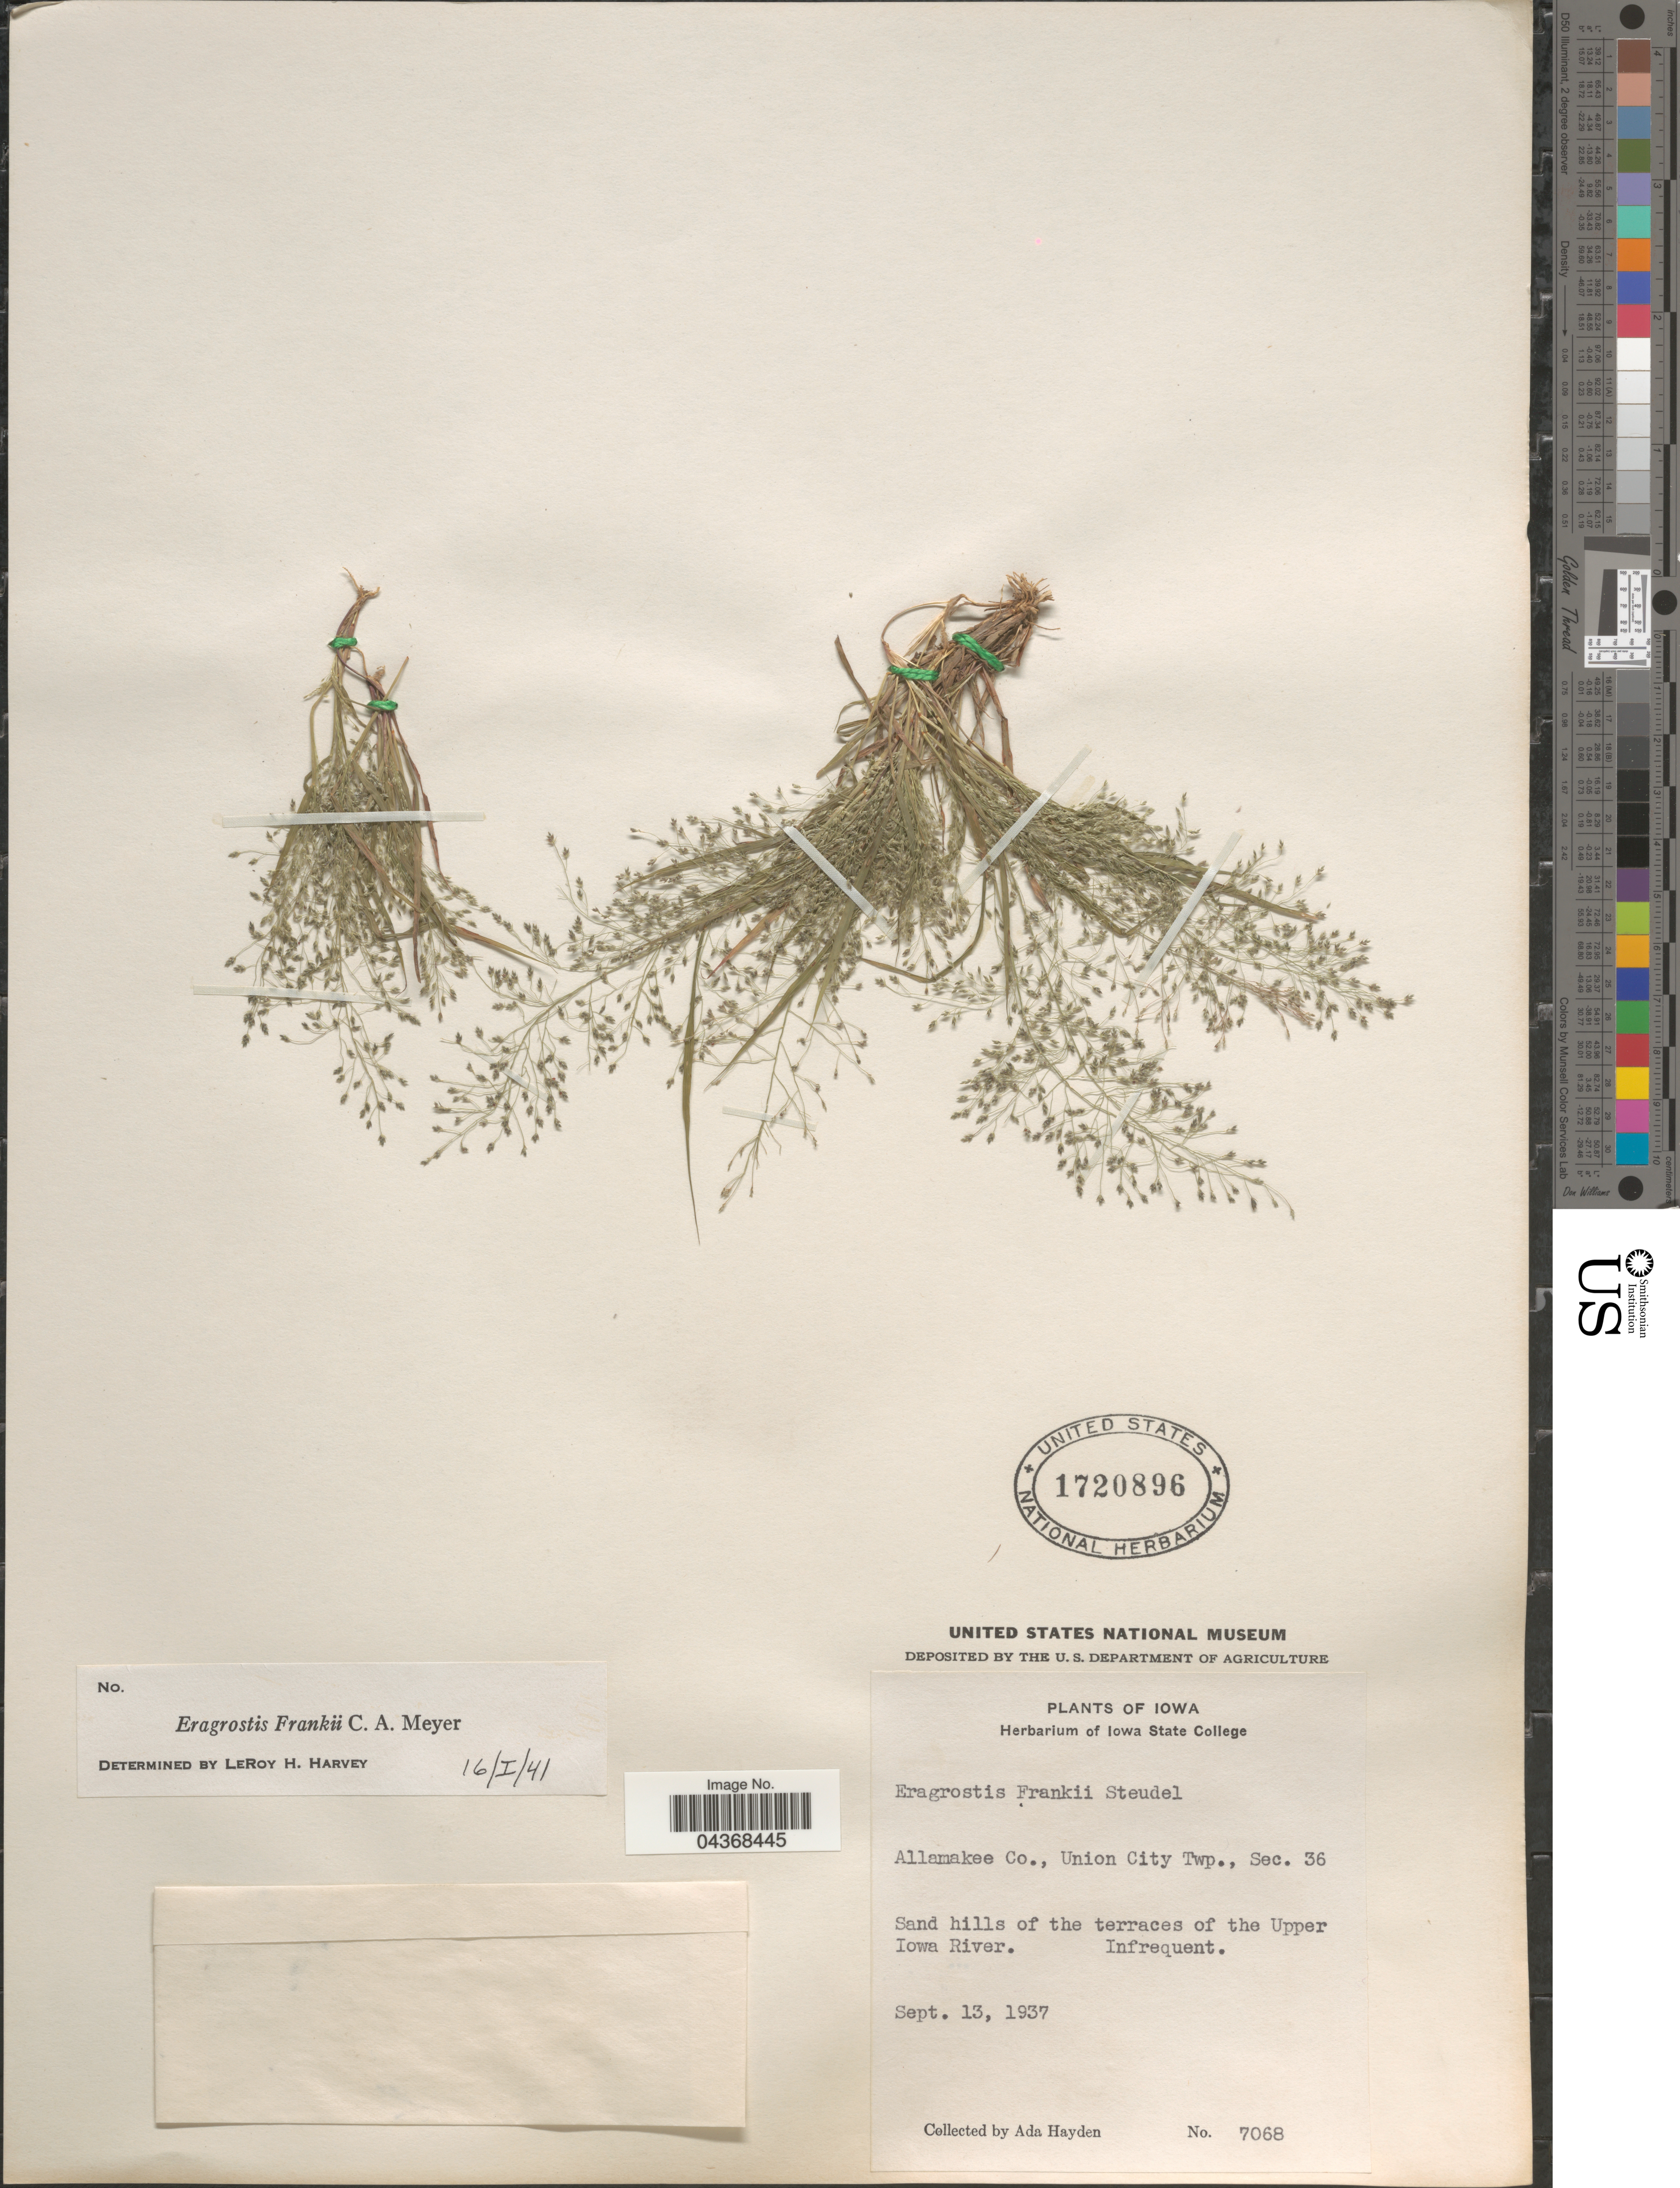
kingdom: Plantae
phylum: Tracheophyta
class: Liliopsida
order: Poales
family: Poaceae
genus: Eragrostis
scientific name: Eragrostis frankii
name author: C.A. Mey. ex Steud.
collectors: Ada Hayden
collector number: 7068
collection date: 1937-09-13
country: United States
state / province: Iowa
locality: Allamakee Co., Union City Twp., Sec. 36. Sand hills of the terraces of the Upper Iowa River.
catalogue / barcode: US 1720896